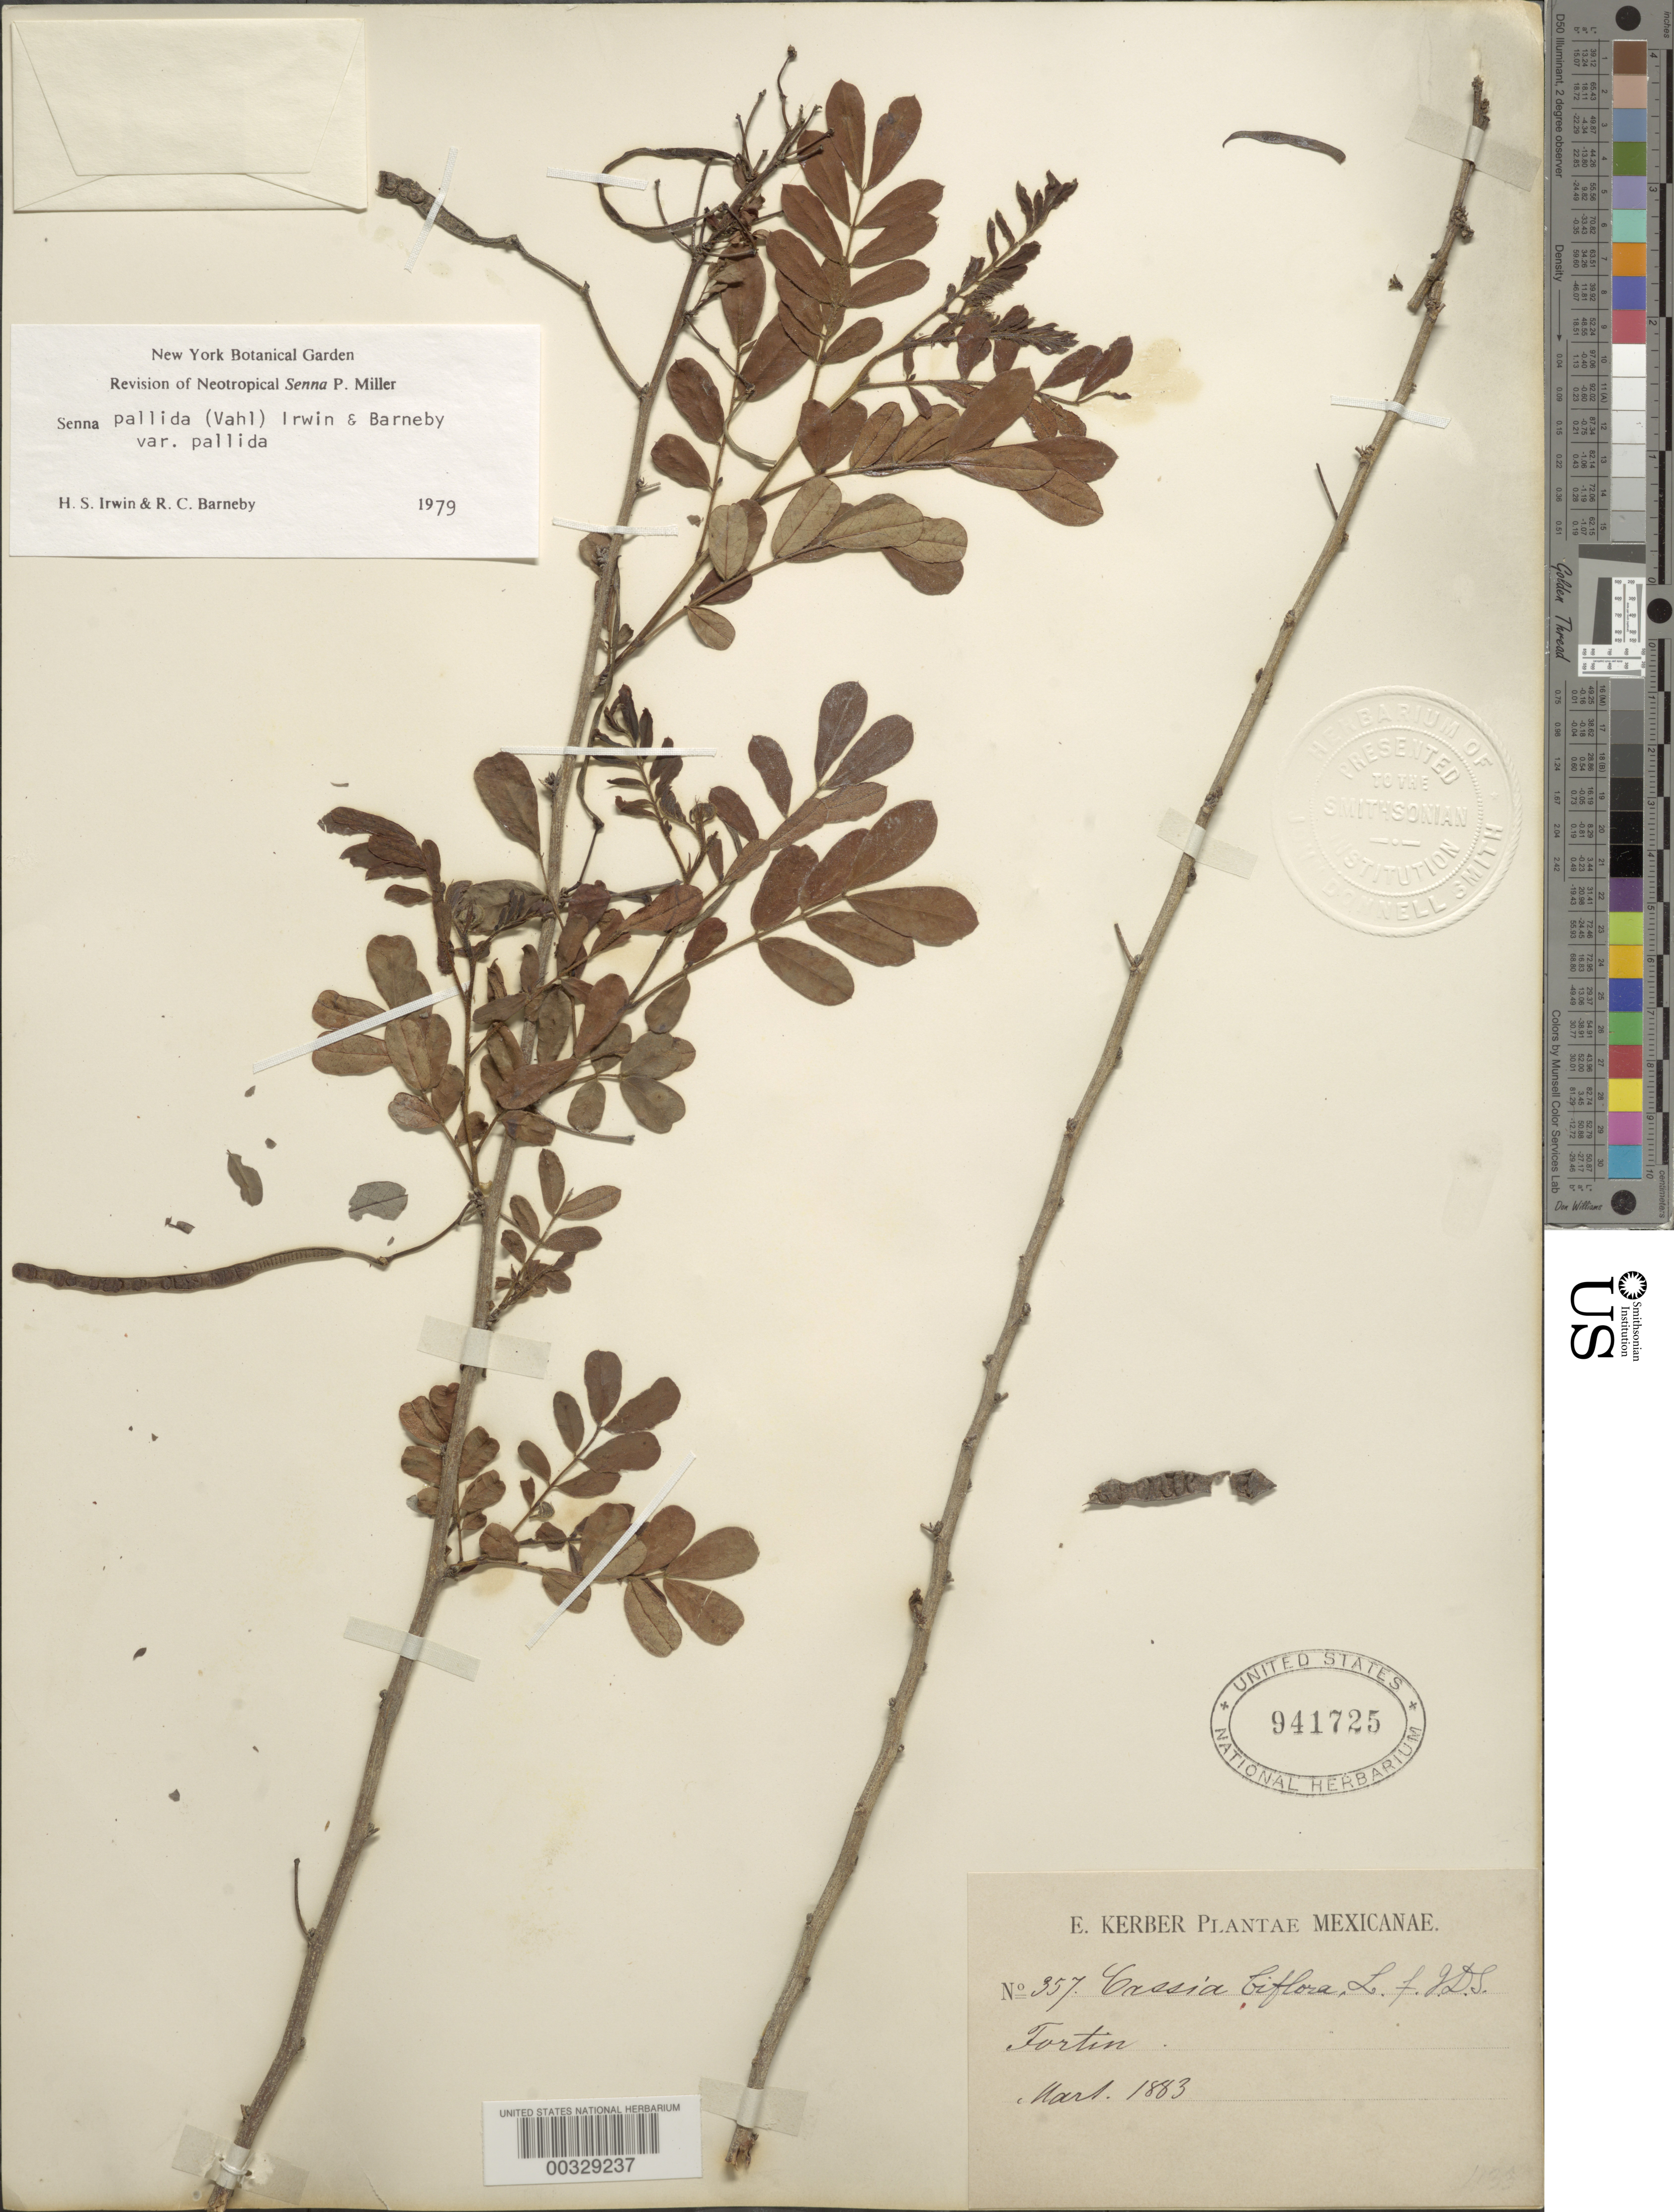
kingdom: Plantae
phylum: Tracheophyta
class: Magnoliopsida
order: Fabales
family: Fabaceae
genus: Senna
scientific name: Senna pallida var. pallida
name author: (Vahl) H.S. Irwin & Barneby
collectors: E. Kerber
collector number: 357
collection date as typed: Mar 1883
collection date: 1883-03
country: Mexico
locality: Fortin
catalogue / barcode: US 941725